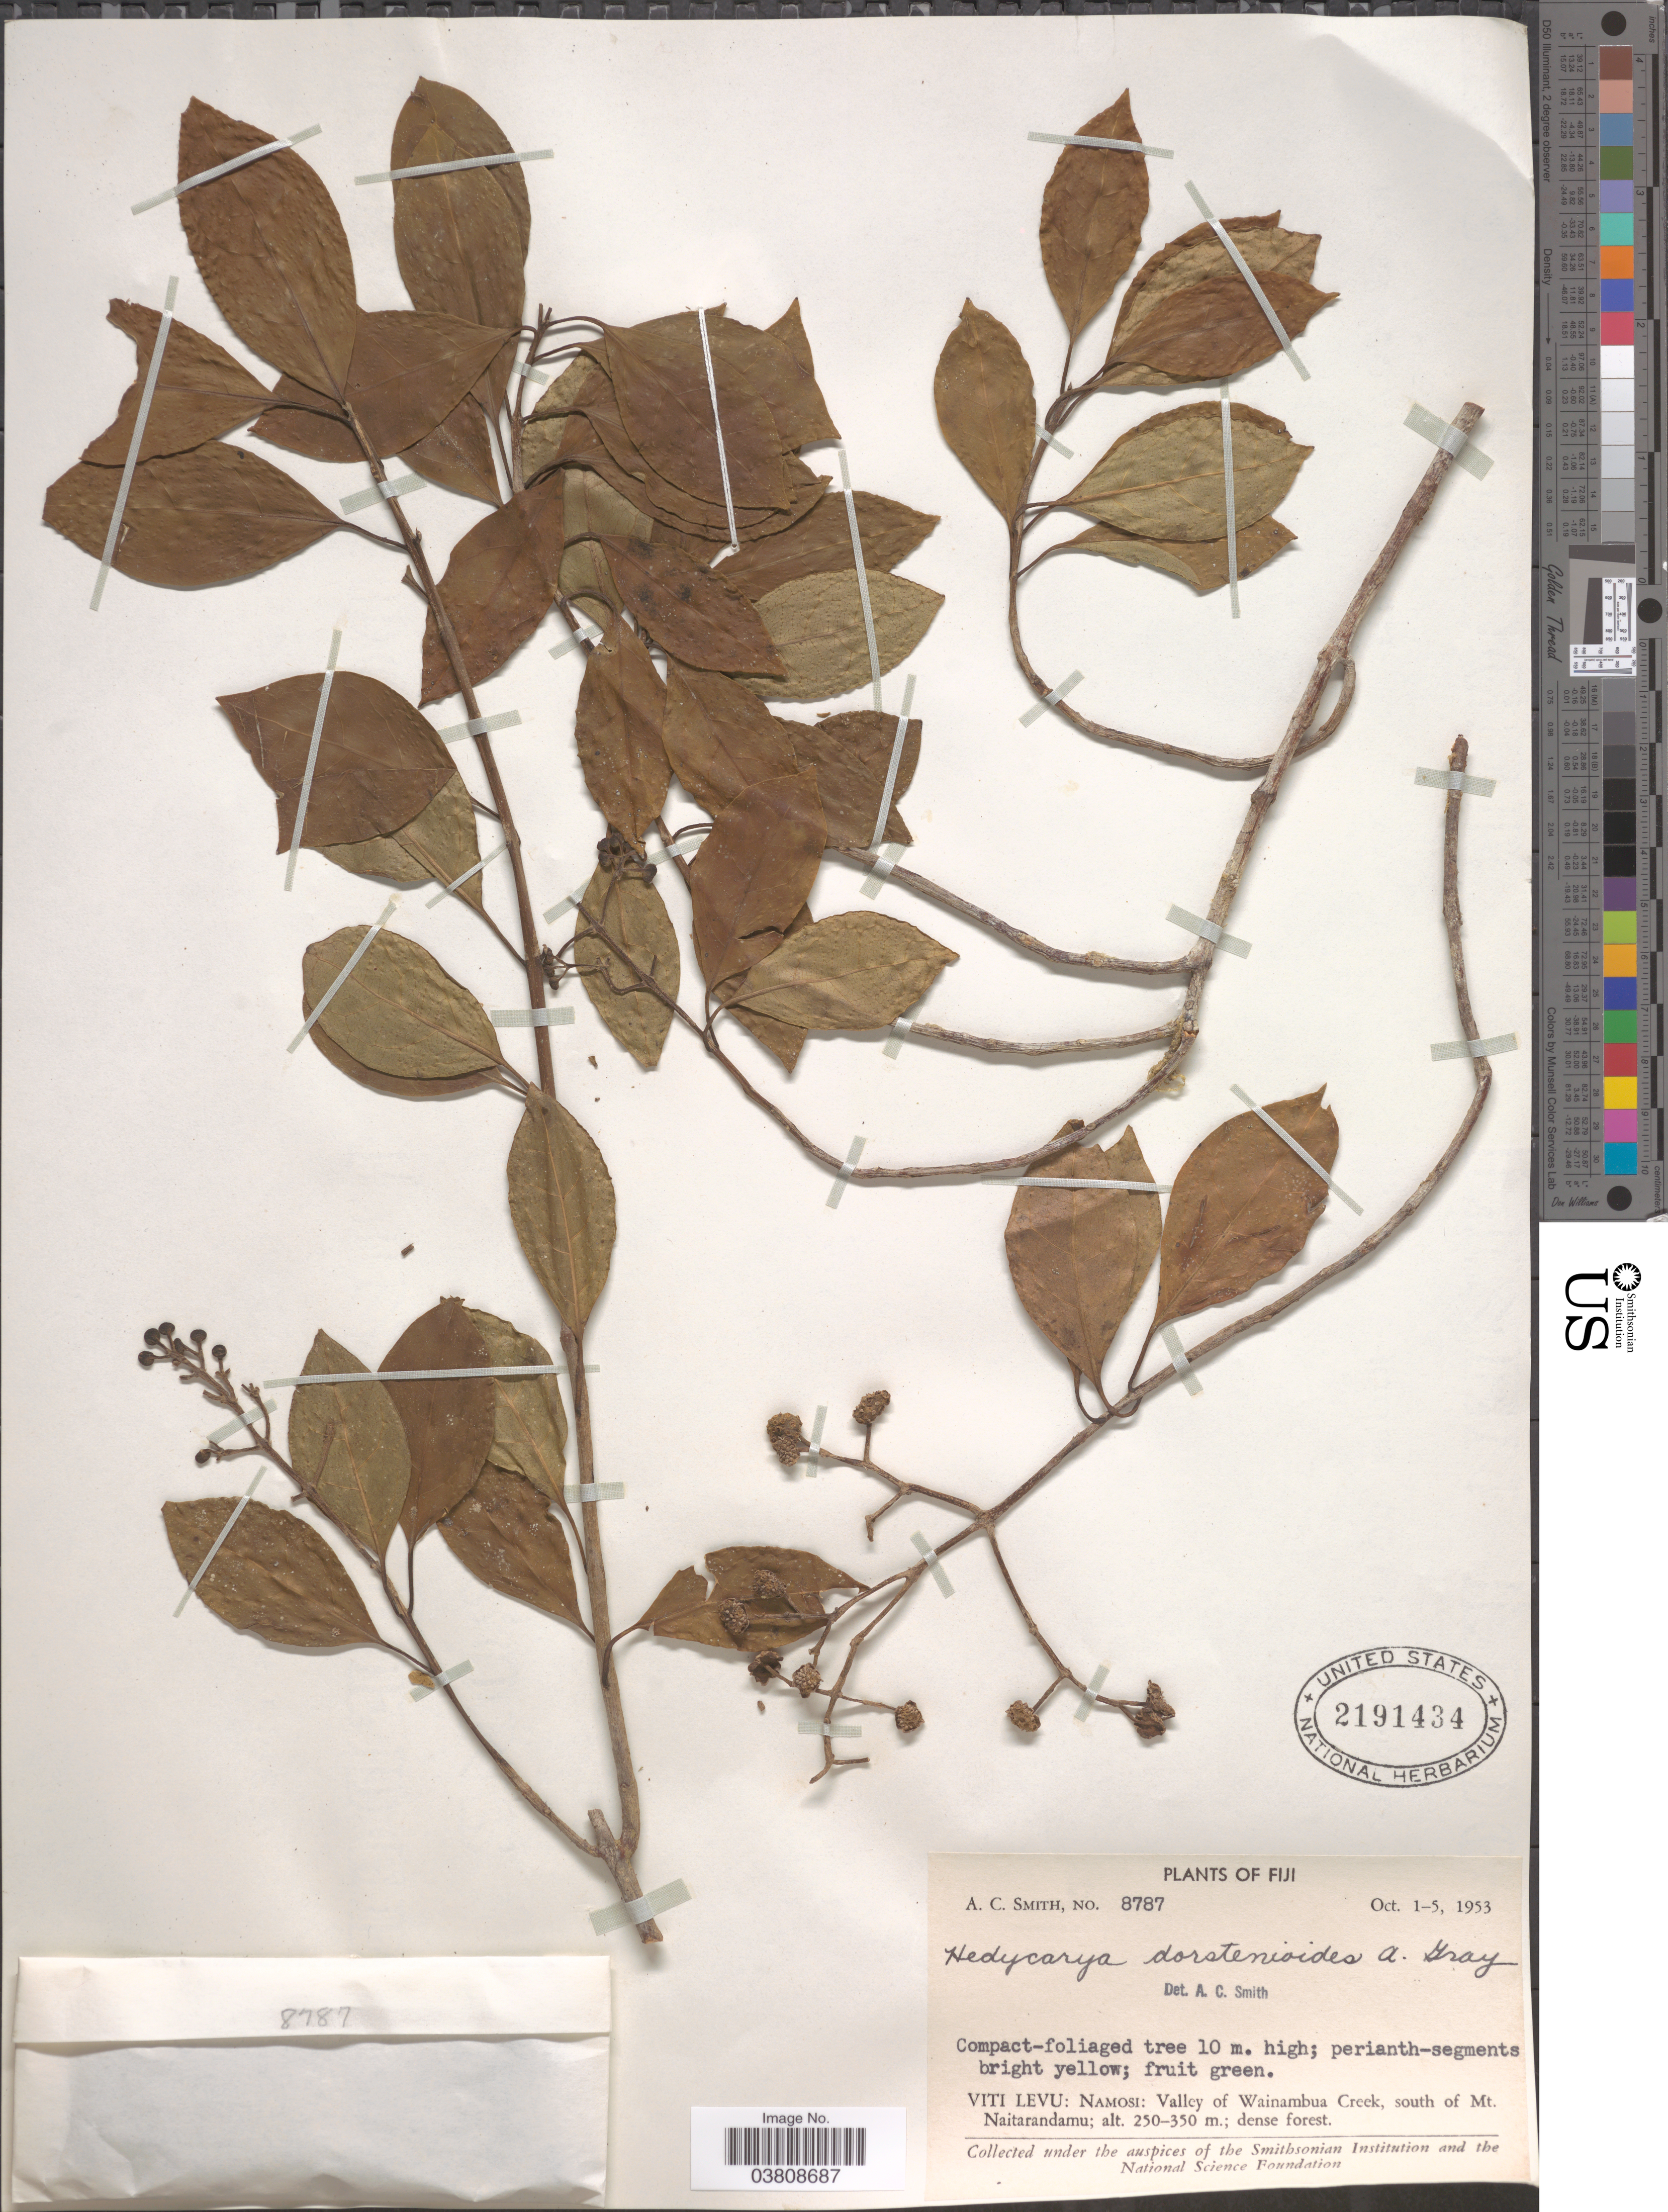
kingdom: Plantae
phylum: Tracheophyta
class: Magnoliopsida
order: Laurales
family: Monimiaceae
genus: Hedycarya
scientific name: Hedycarya dorstenioides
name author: A. Gray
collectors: A. C. Smith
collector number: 8787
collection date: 1953-10-01/1953-10-05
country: Fiji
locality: Viti Levu: Namosi: Valley of Wainambua Creek, south of Mt. Naitarandamu.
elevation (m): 250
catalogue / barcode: US 2191434